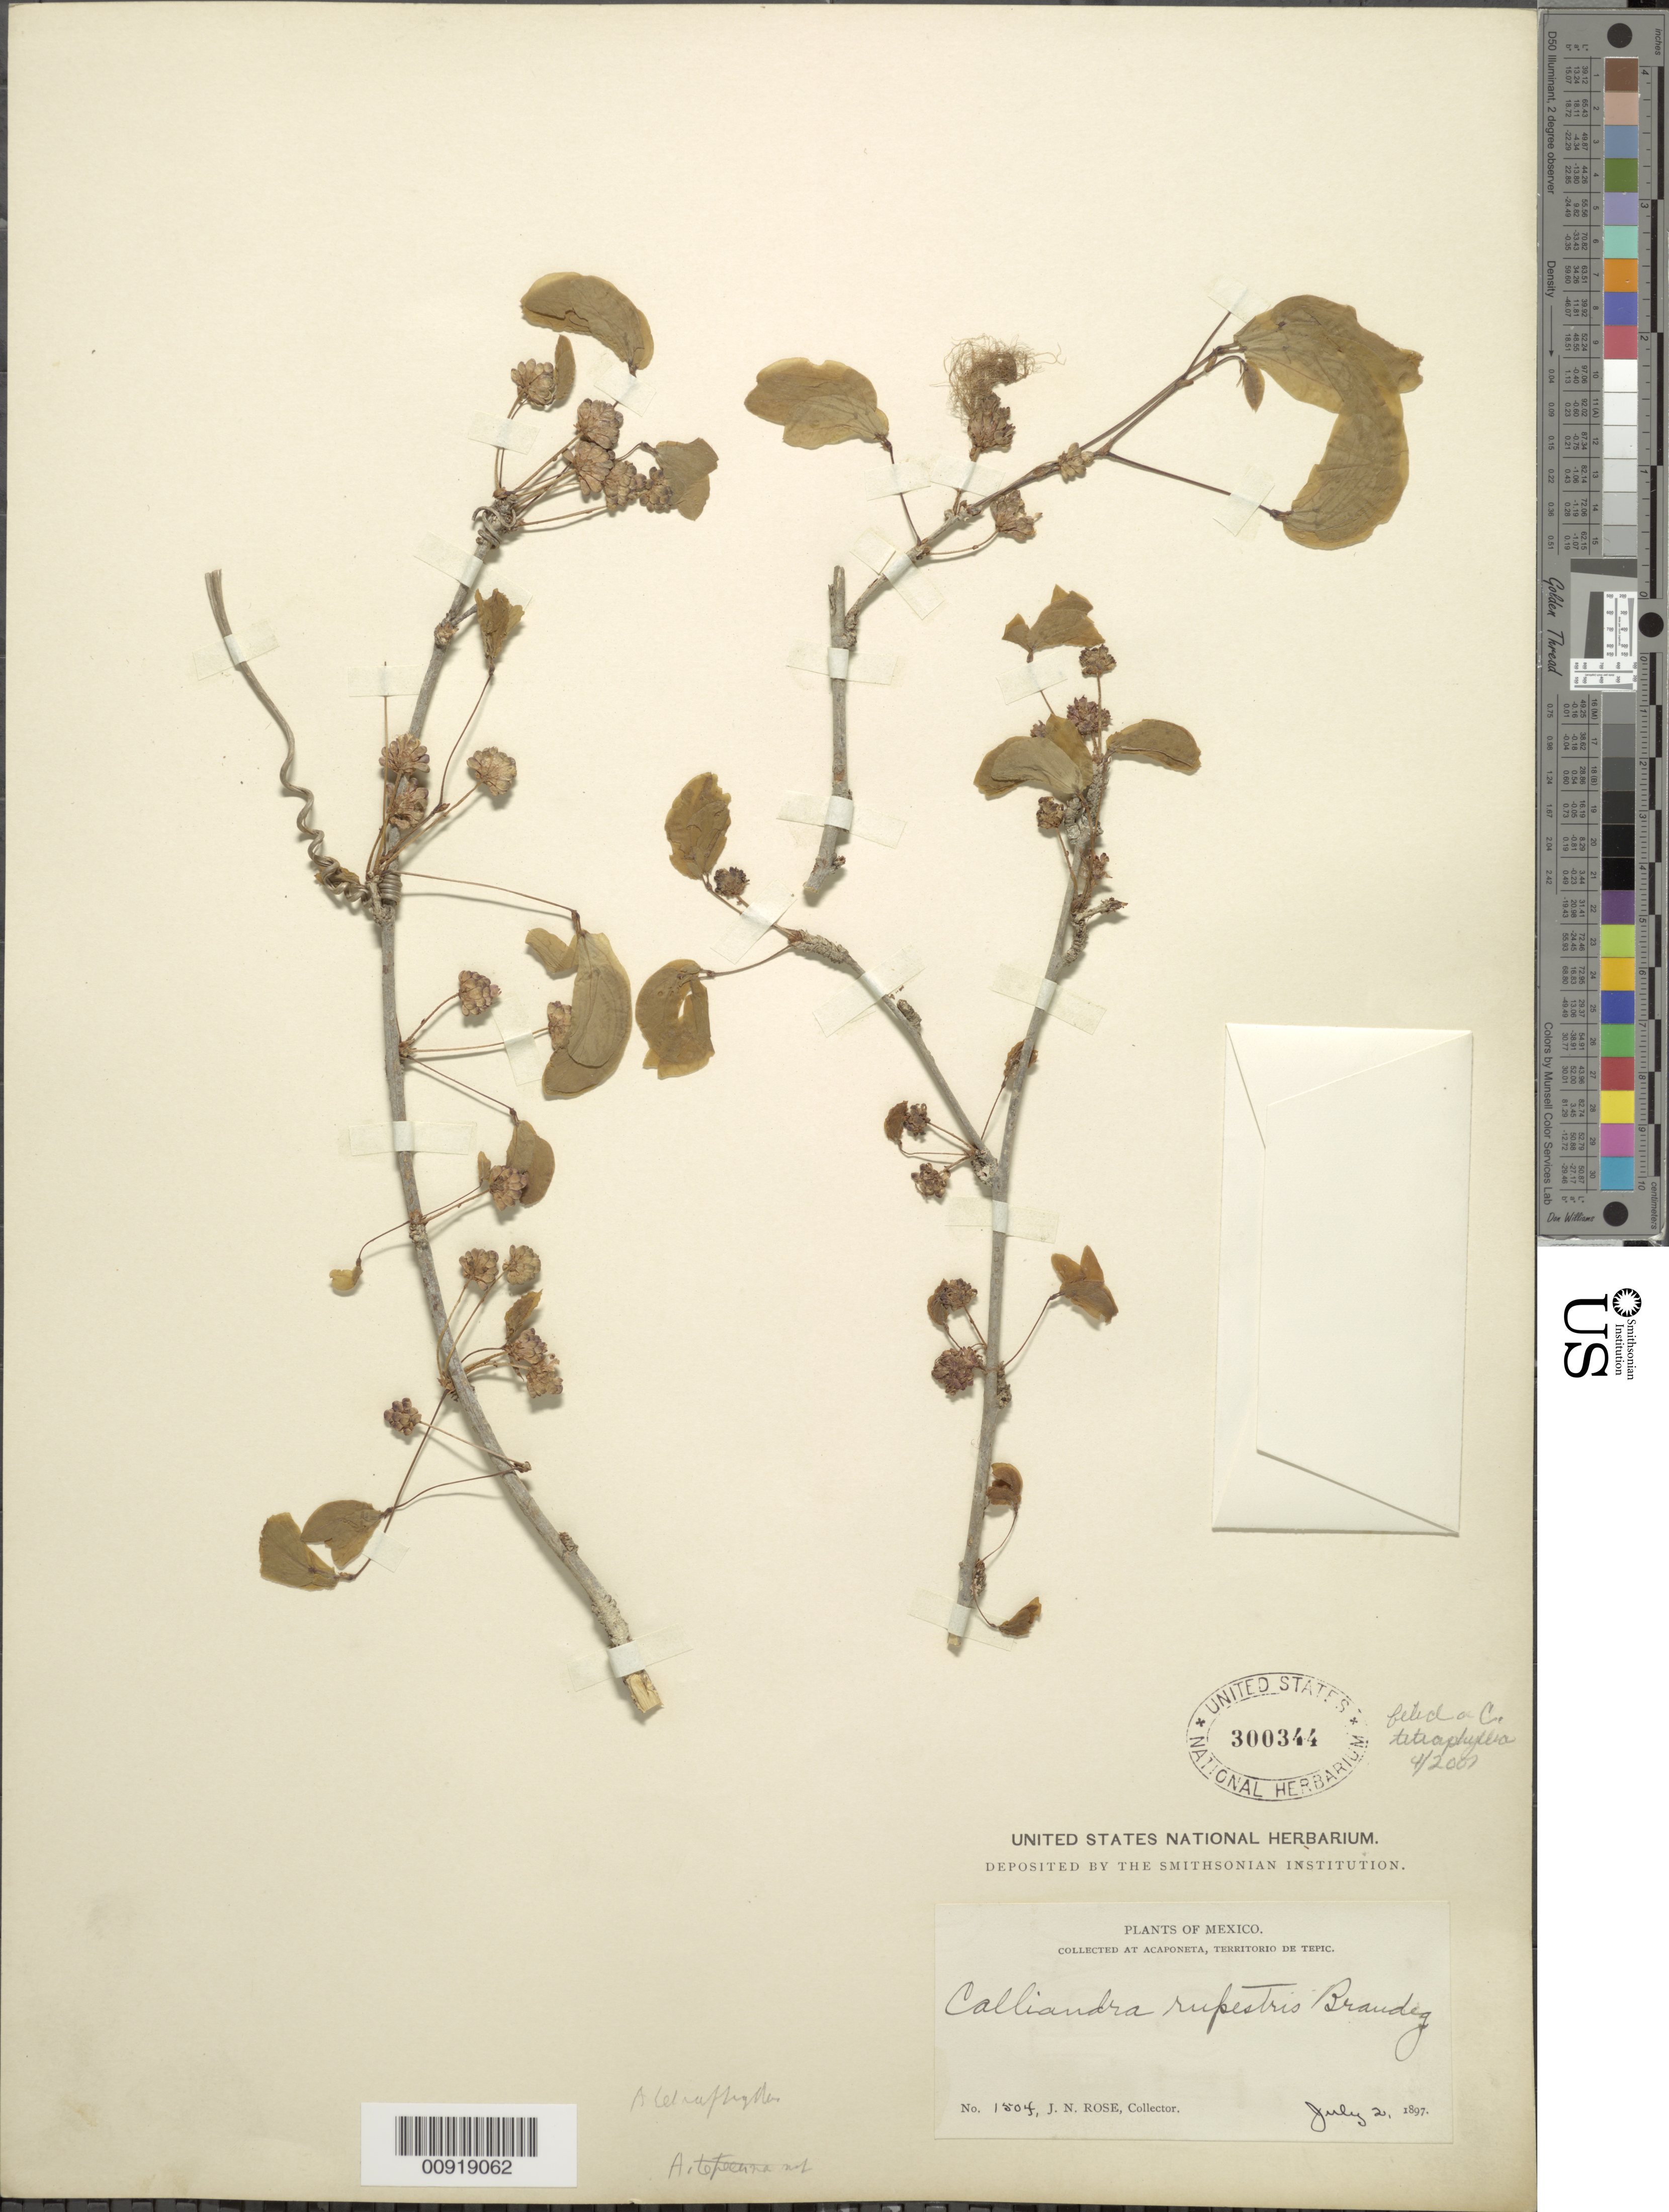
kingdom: Plantae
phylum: Tracheophyta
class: Magnoliopsida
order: Fabales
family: Fabaceae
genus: Calliandra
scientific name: Calliandra tetraphylla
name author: (G. Don) Benth.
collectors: J. N. Rose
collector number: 1504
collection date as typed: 02 Jul 1897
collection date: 1897-07-02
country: Mexico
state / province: Nayarit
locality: Acaponeta, Territorio de Tepic.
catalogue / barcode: US 300344